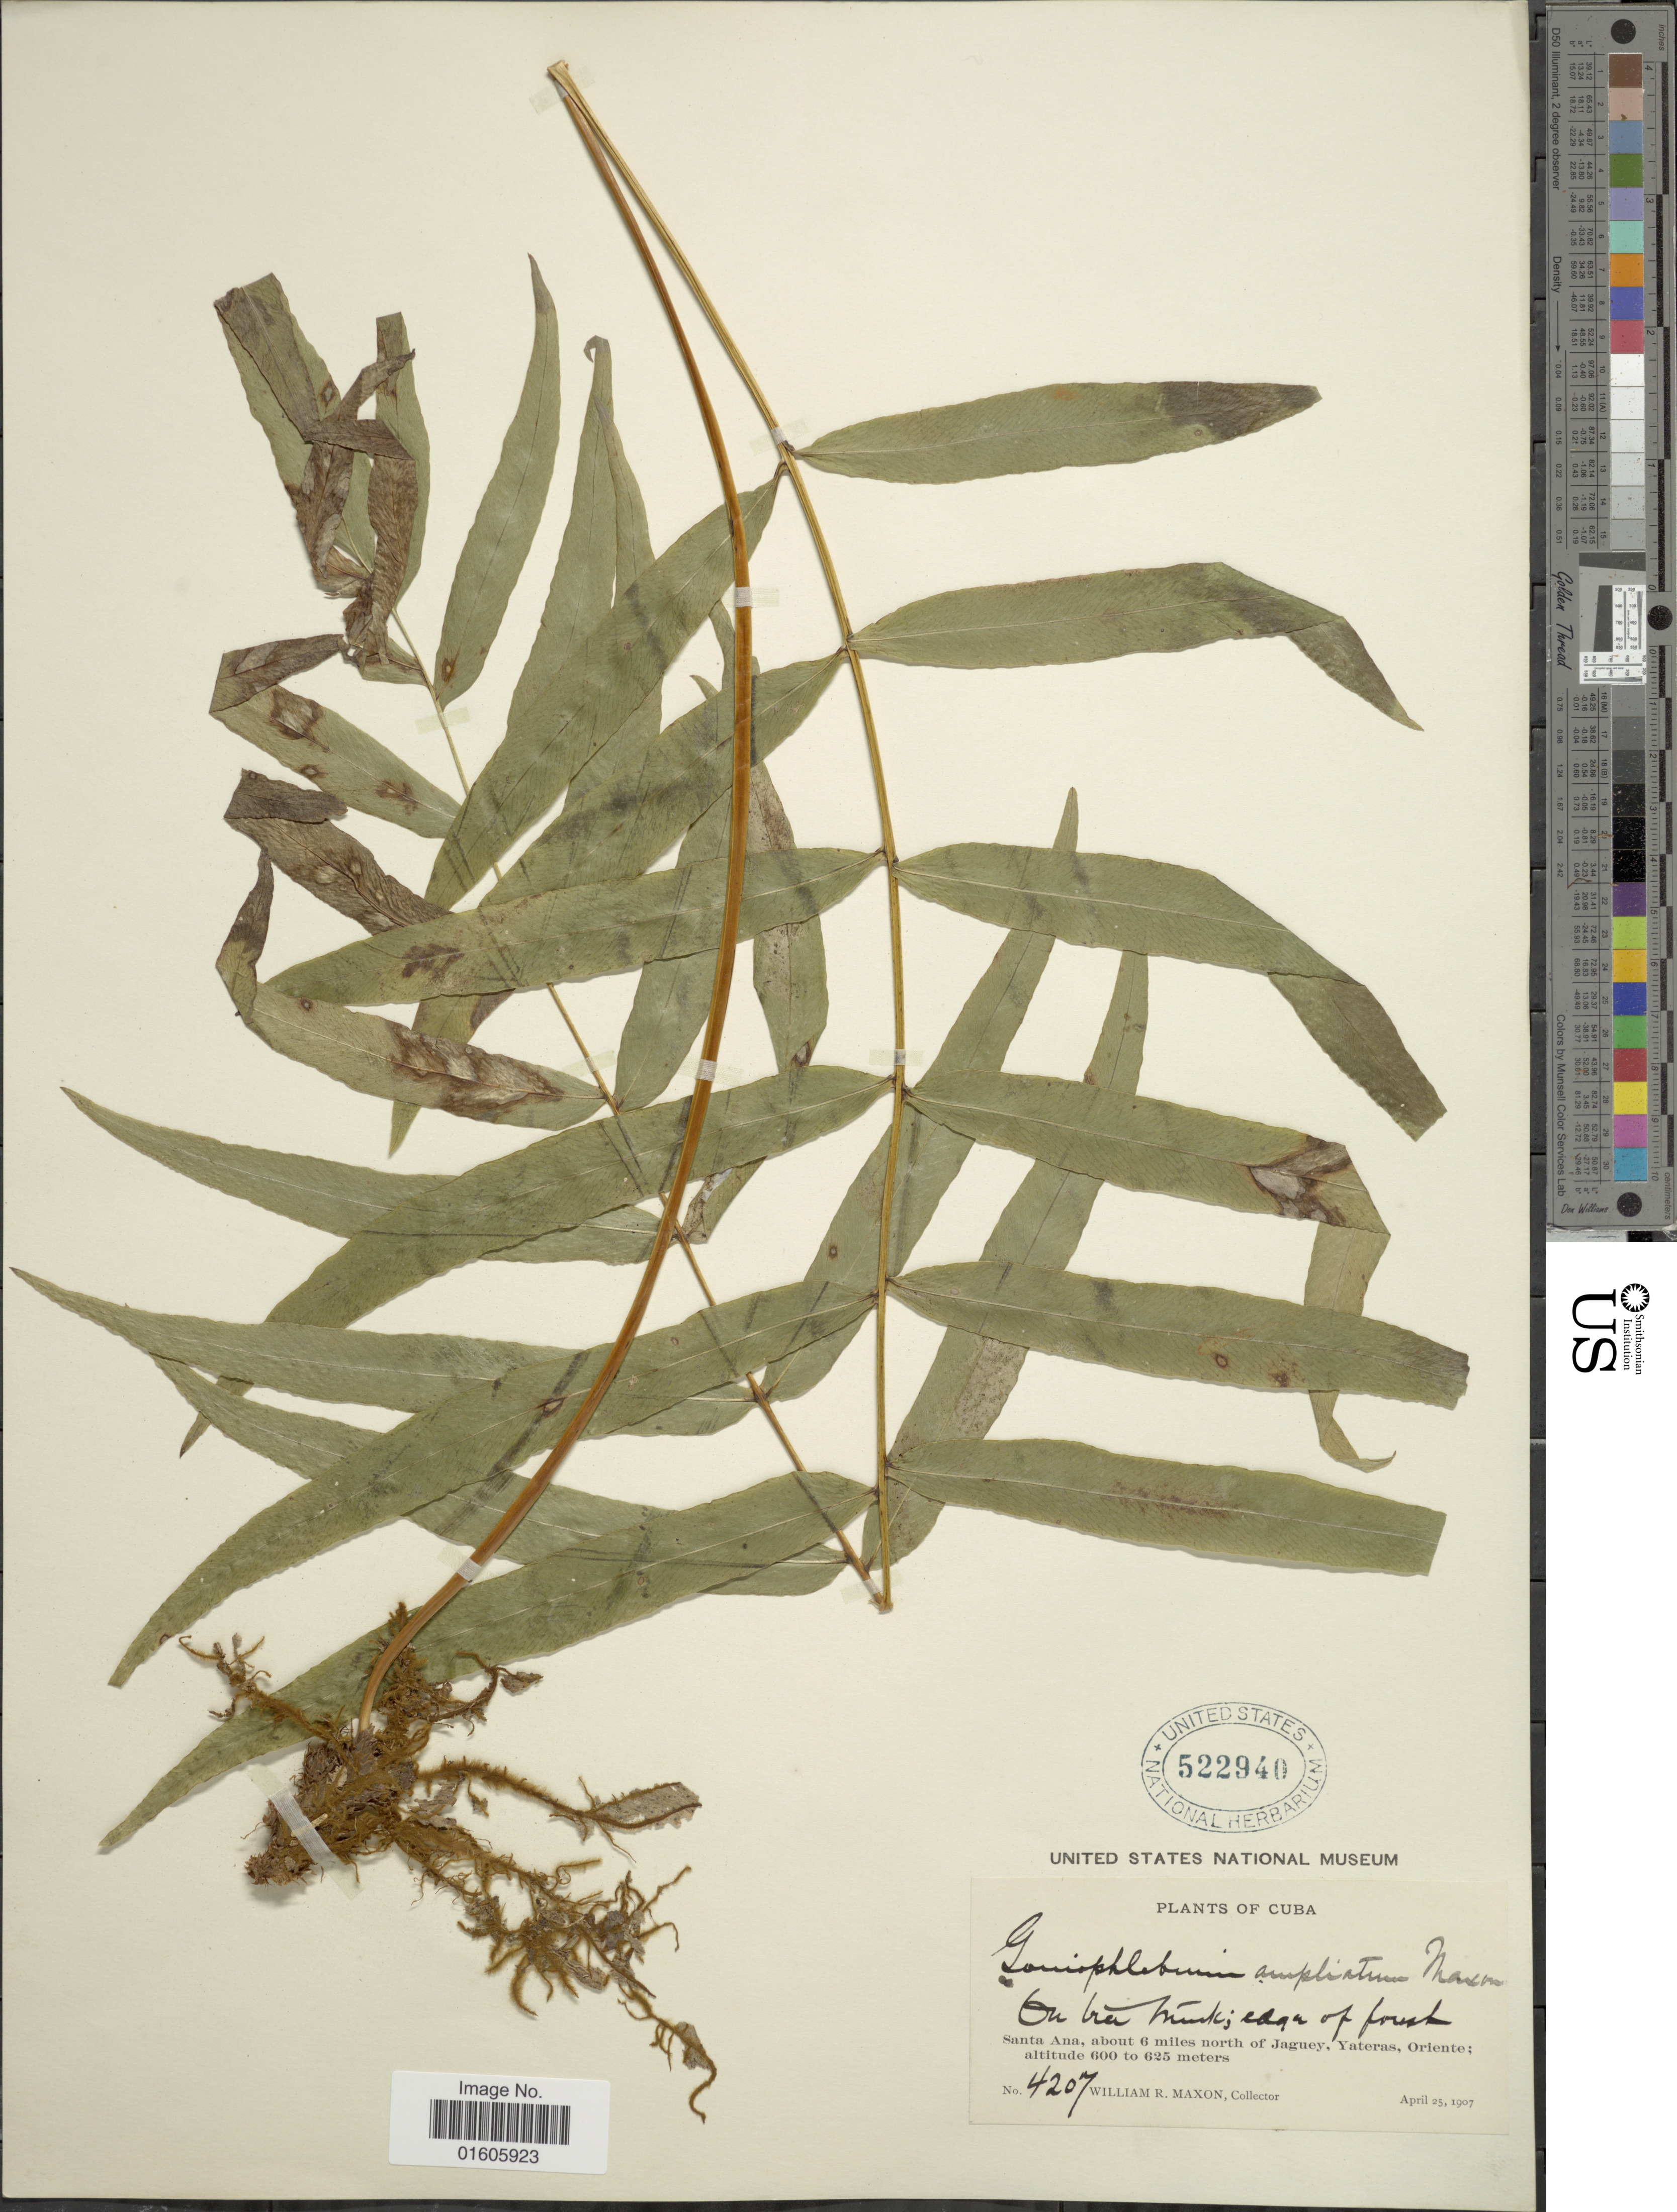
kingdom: Plantae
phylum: Tracheophyta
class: Polypodiopsida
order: Polypodiales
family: Polypodiaceae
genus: Serpocaulon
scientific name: Serpocaulon triseriale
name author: (Sw.) A.R. Sm.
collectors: W. R. Maxon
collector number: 4207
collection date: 1907-04-25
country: Cuba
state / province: Oriente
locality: Santa Ana, about 6 miles north of Jaguey, Yateras, Oriente.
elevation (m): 600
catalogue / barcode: US 522940